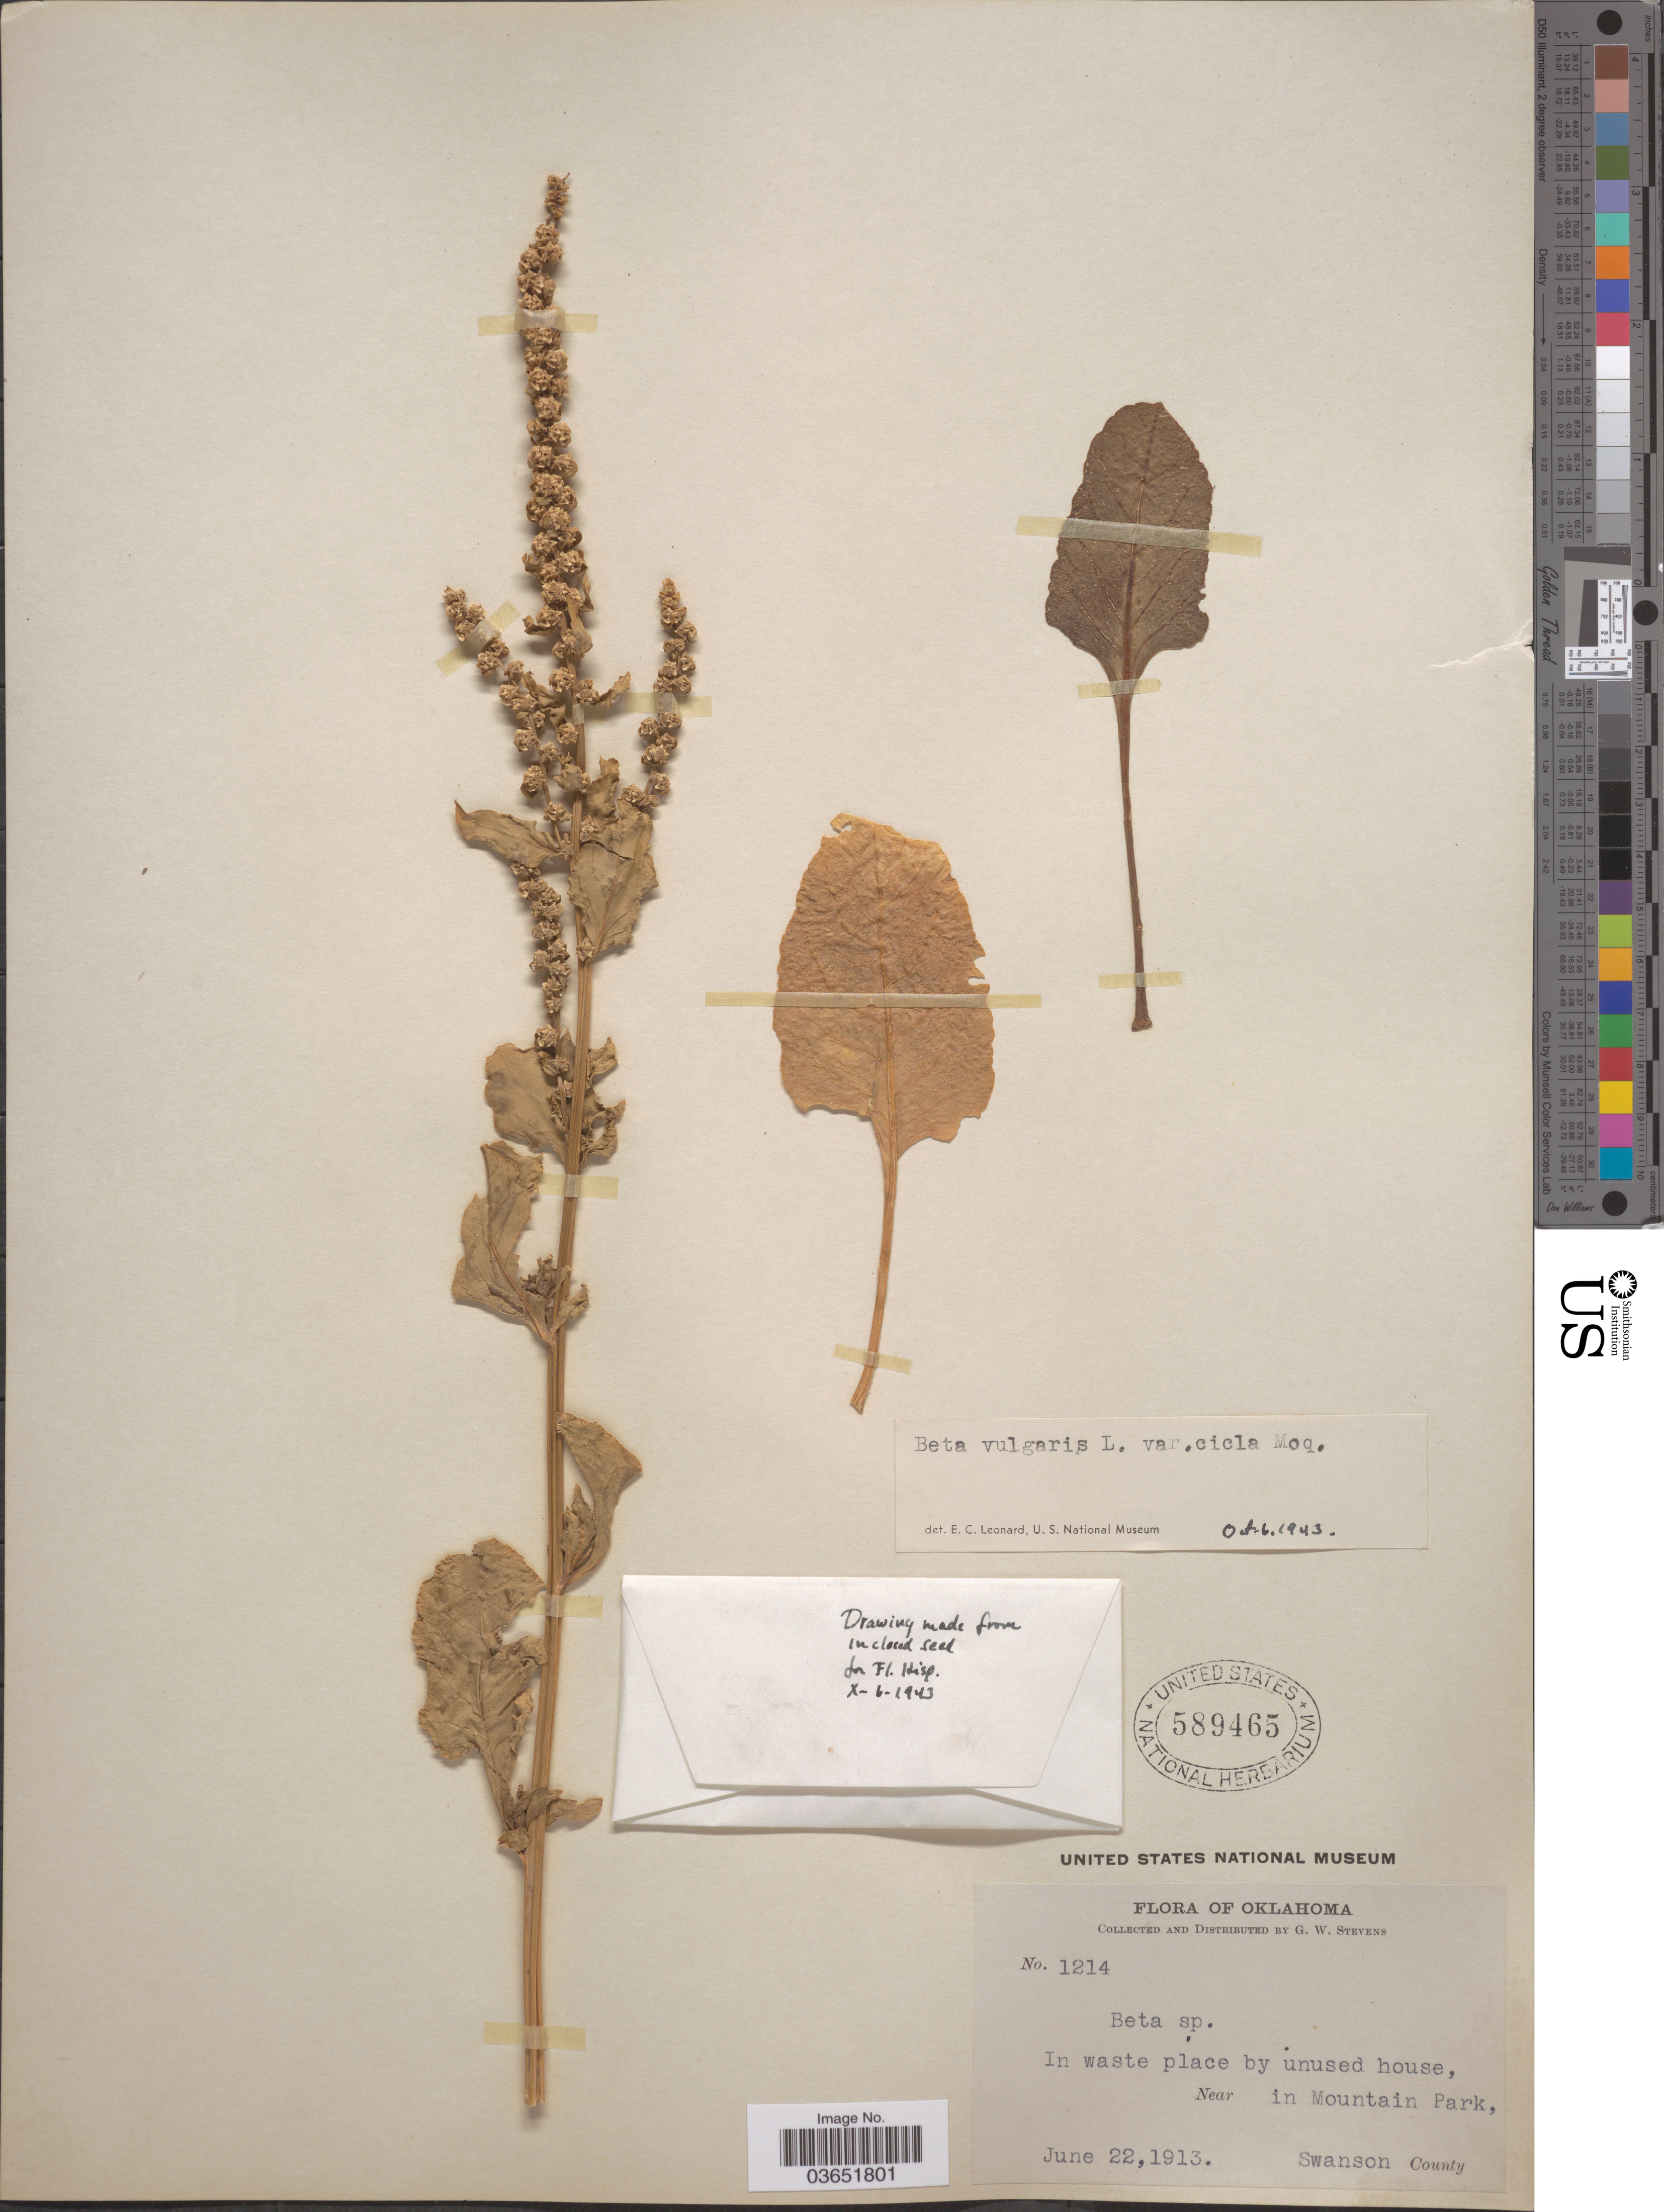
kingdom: Plantae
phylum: Tracheophyta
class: Magnoliopsida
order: Caryophyllales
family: Amaranthaceae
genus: Beta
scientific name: Beta vulgaris var. cicla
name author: L.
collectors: G. W. Stevens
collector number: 1214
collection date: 1913-06-22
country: United States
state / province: Oklahoma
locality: In waste place by unused house, in Mountain Park, Swanson County.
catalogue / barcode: US 589465